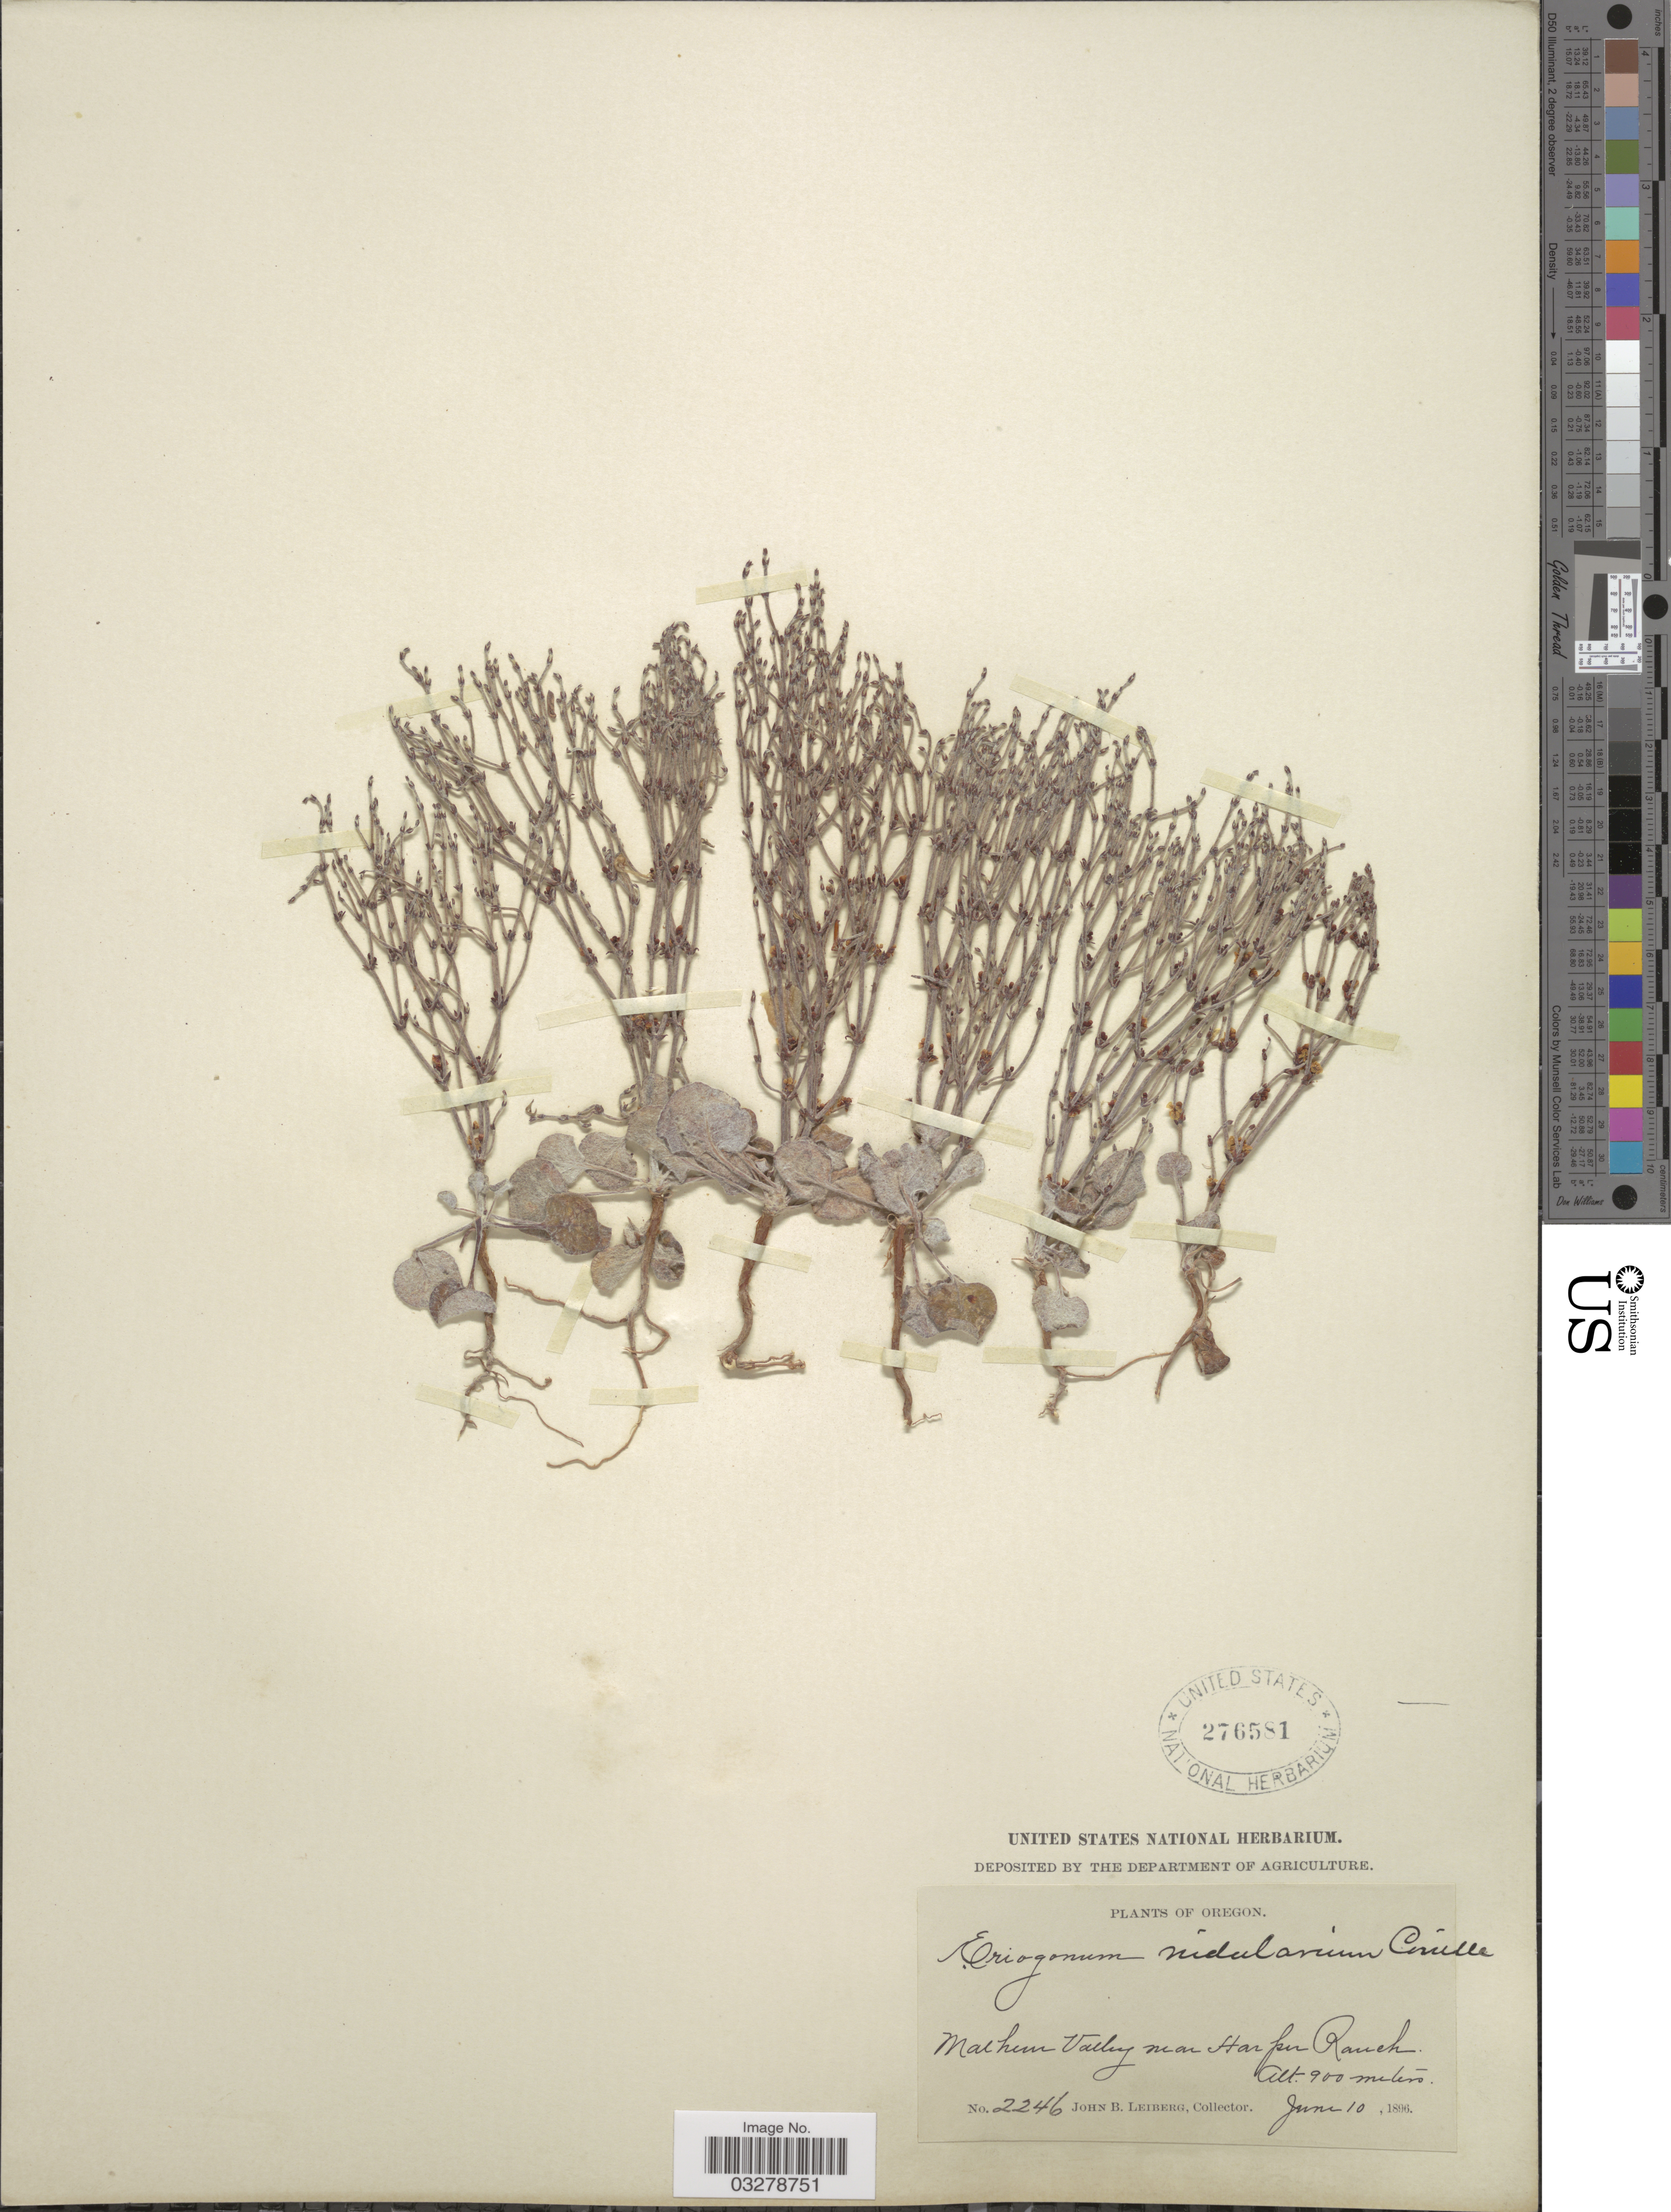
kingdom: Plantae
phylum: Tracheophyta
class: Magnoliopsida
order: Caryophyllales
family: Polygonaceae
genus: Eriogonum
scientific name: Eriogonum nidularium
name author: Coville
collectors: J. Leiberg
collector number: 2246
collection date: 1896-06-10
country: United States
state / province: Oregon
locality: Malheur Valley near Harper Ranch.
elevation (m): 900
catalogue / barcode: US 276581